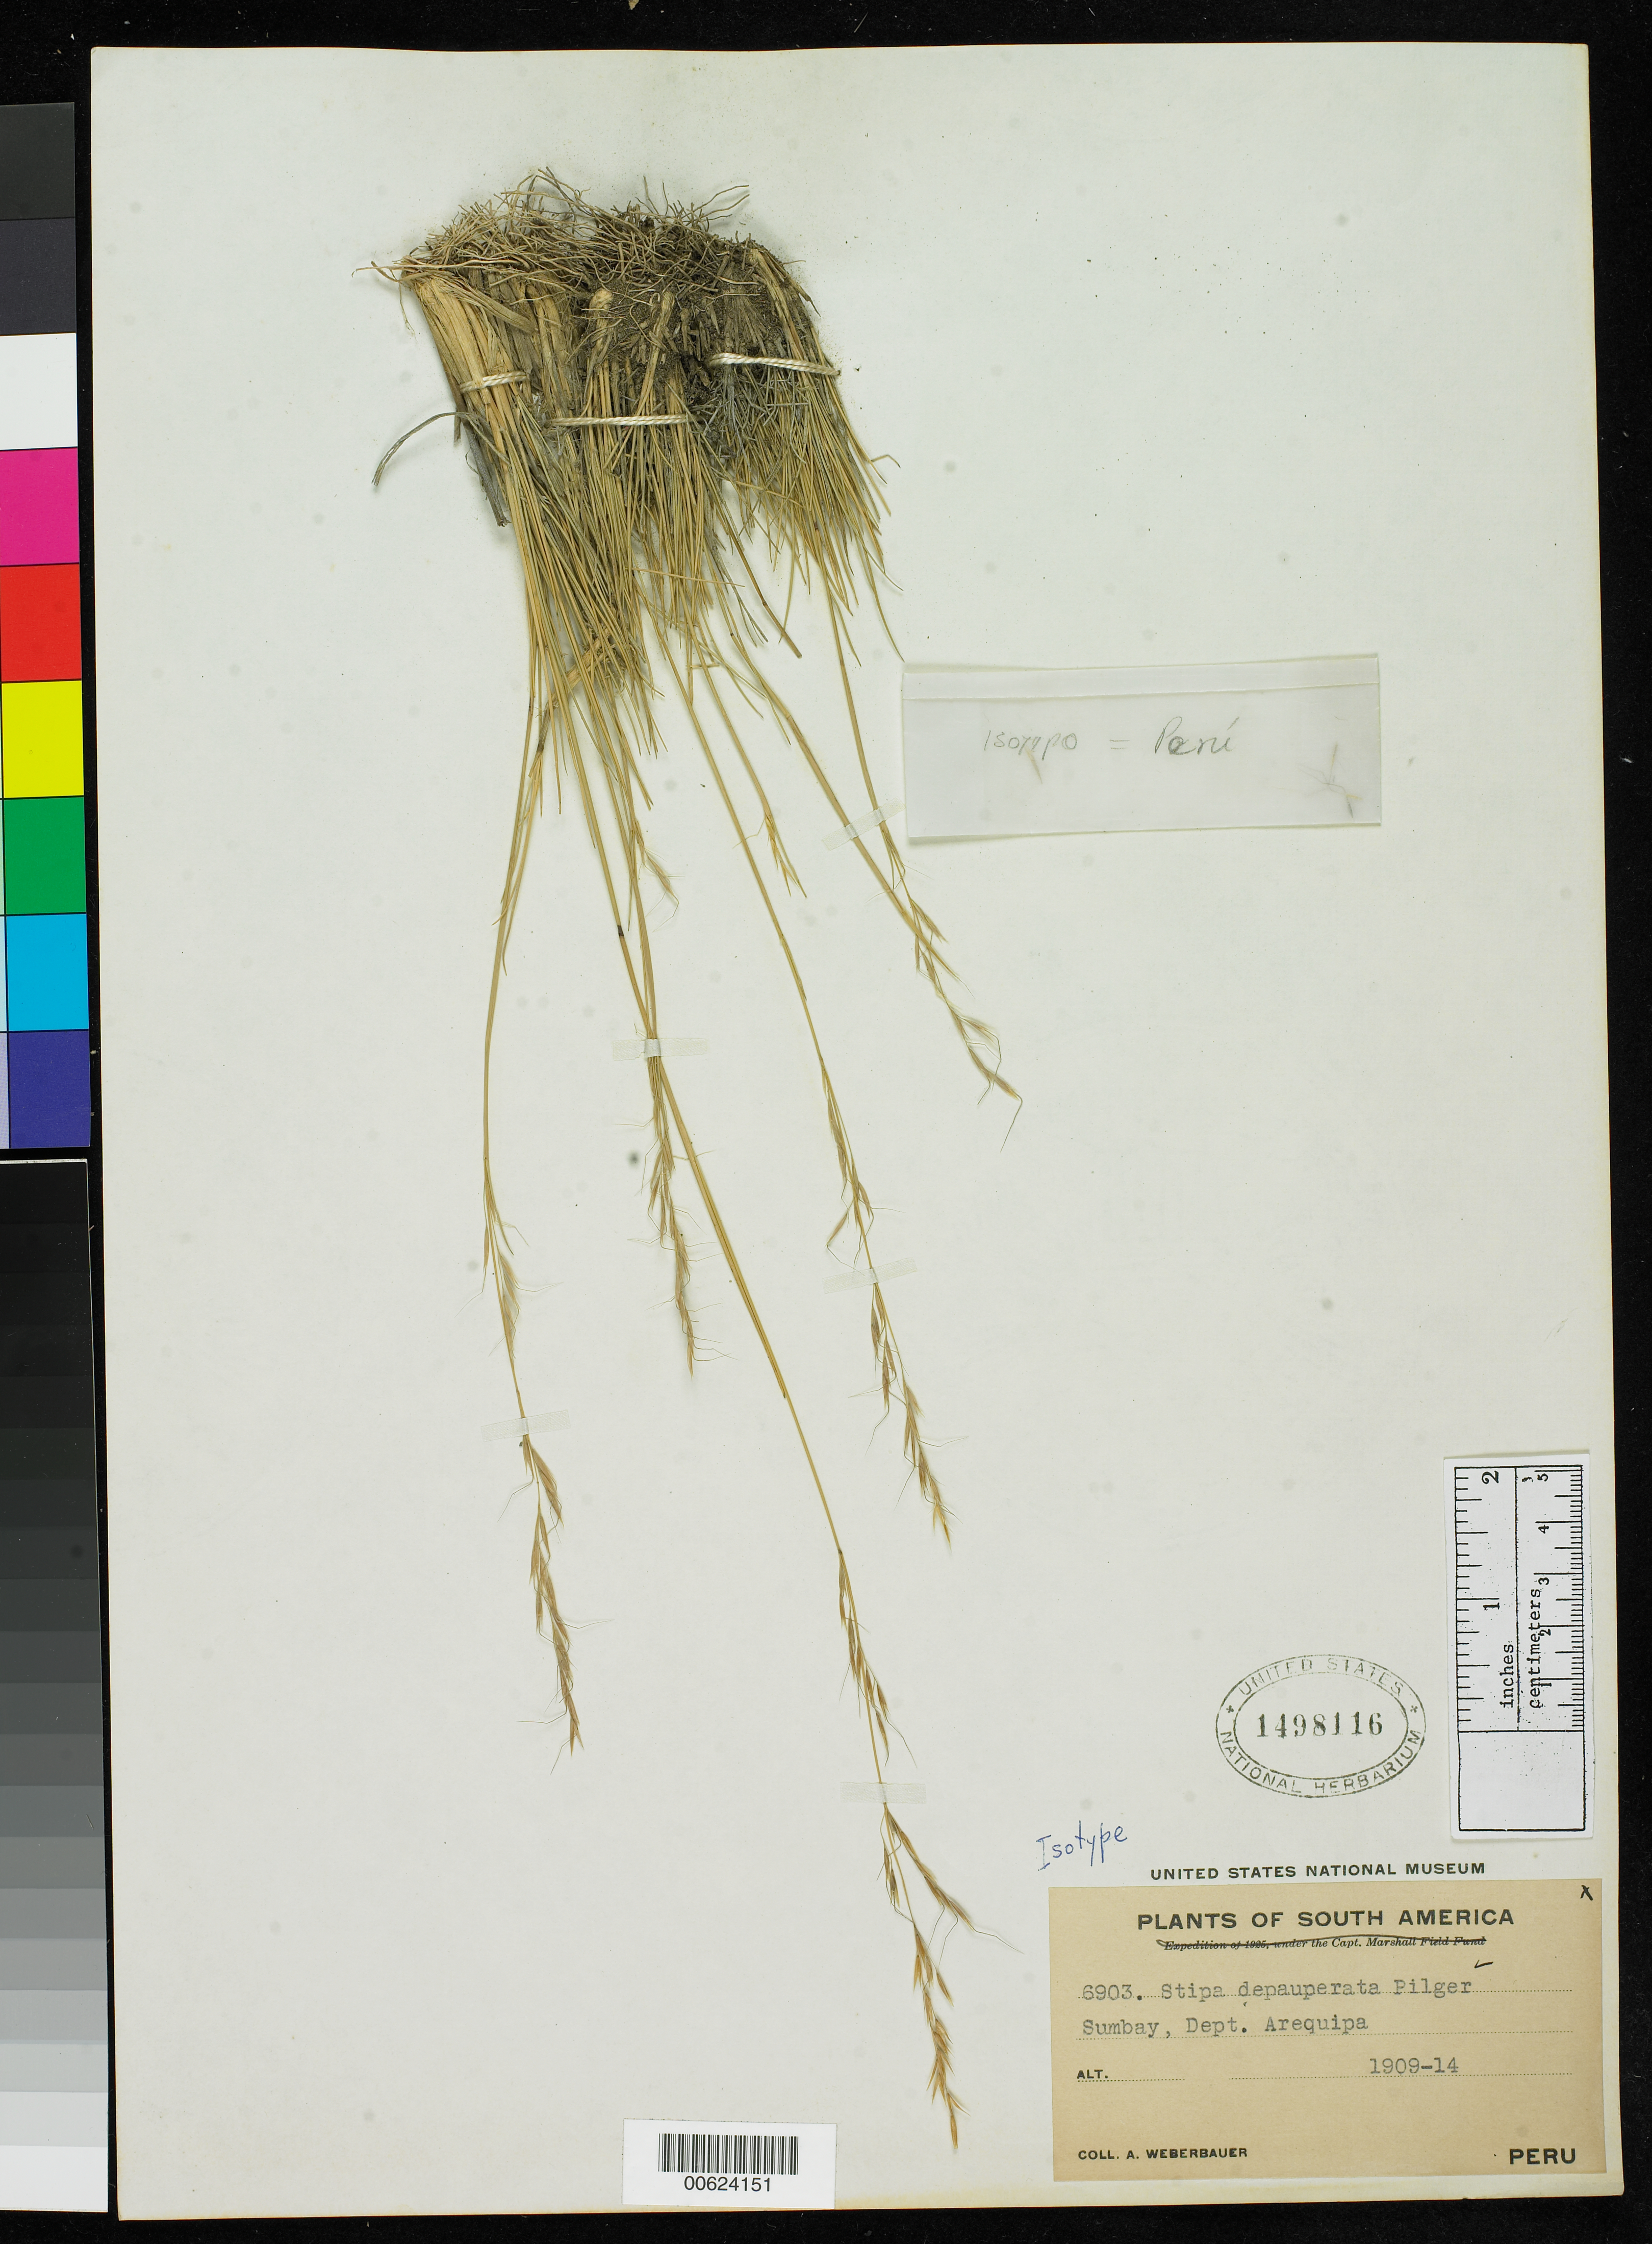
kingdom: Plantae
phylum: Tracheophyta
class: Liliopsida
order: Poales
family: Poaceae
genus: Stipa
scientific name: Stipa depauperata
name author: Pilg. in Engl.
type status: Isotype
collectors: A. Weberbauer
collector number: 6903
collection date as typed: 1909 to -- --- 1914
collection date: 1909/1914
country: Peru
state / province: Arequipa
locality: Sumbay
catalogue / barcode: US 1498116